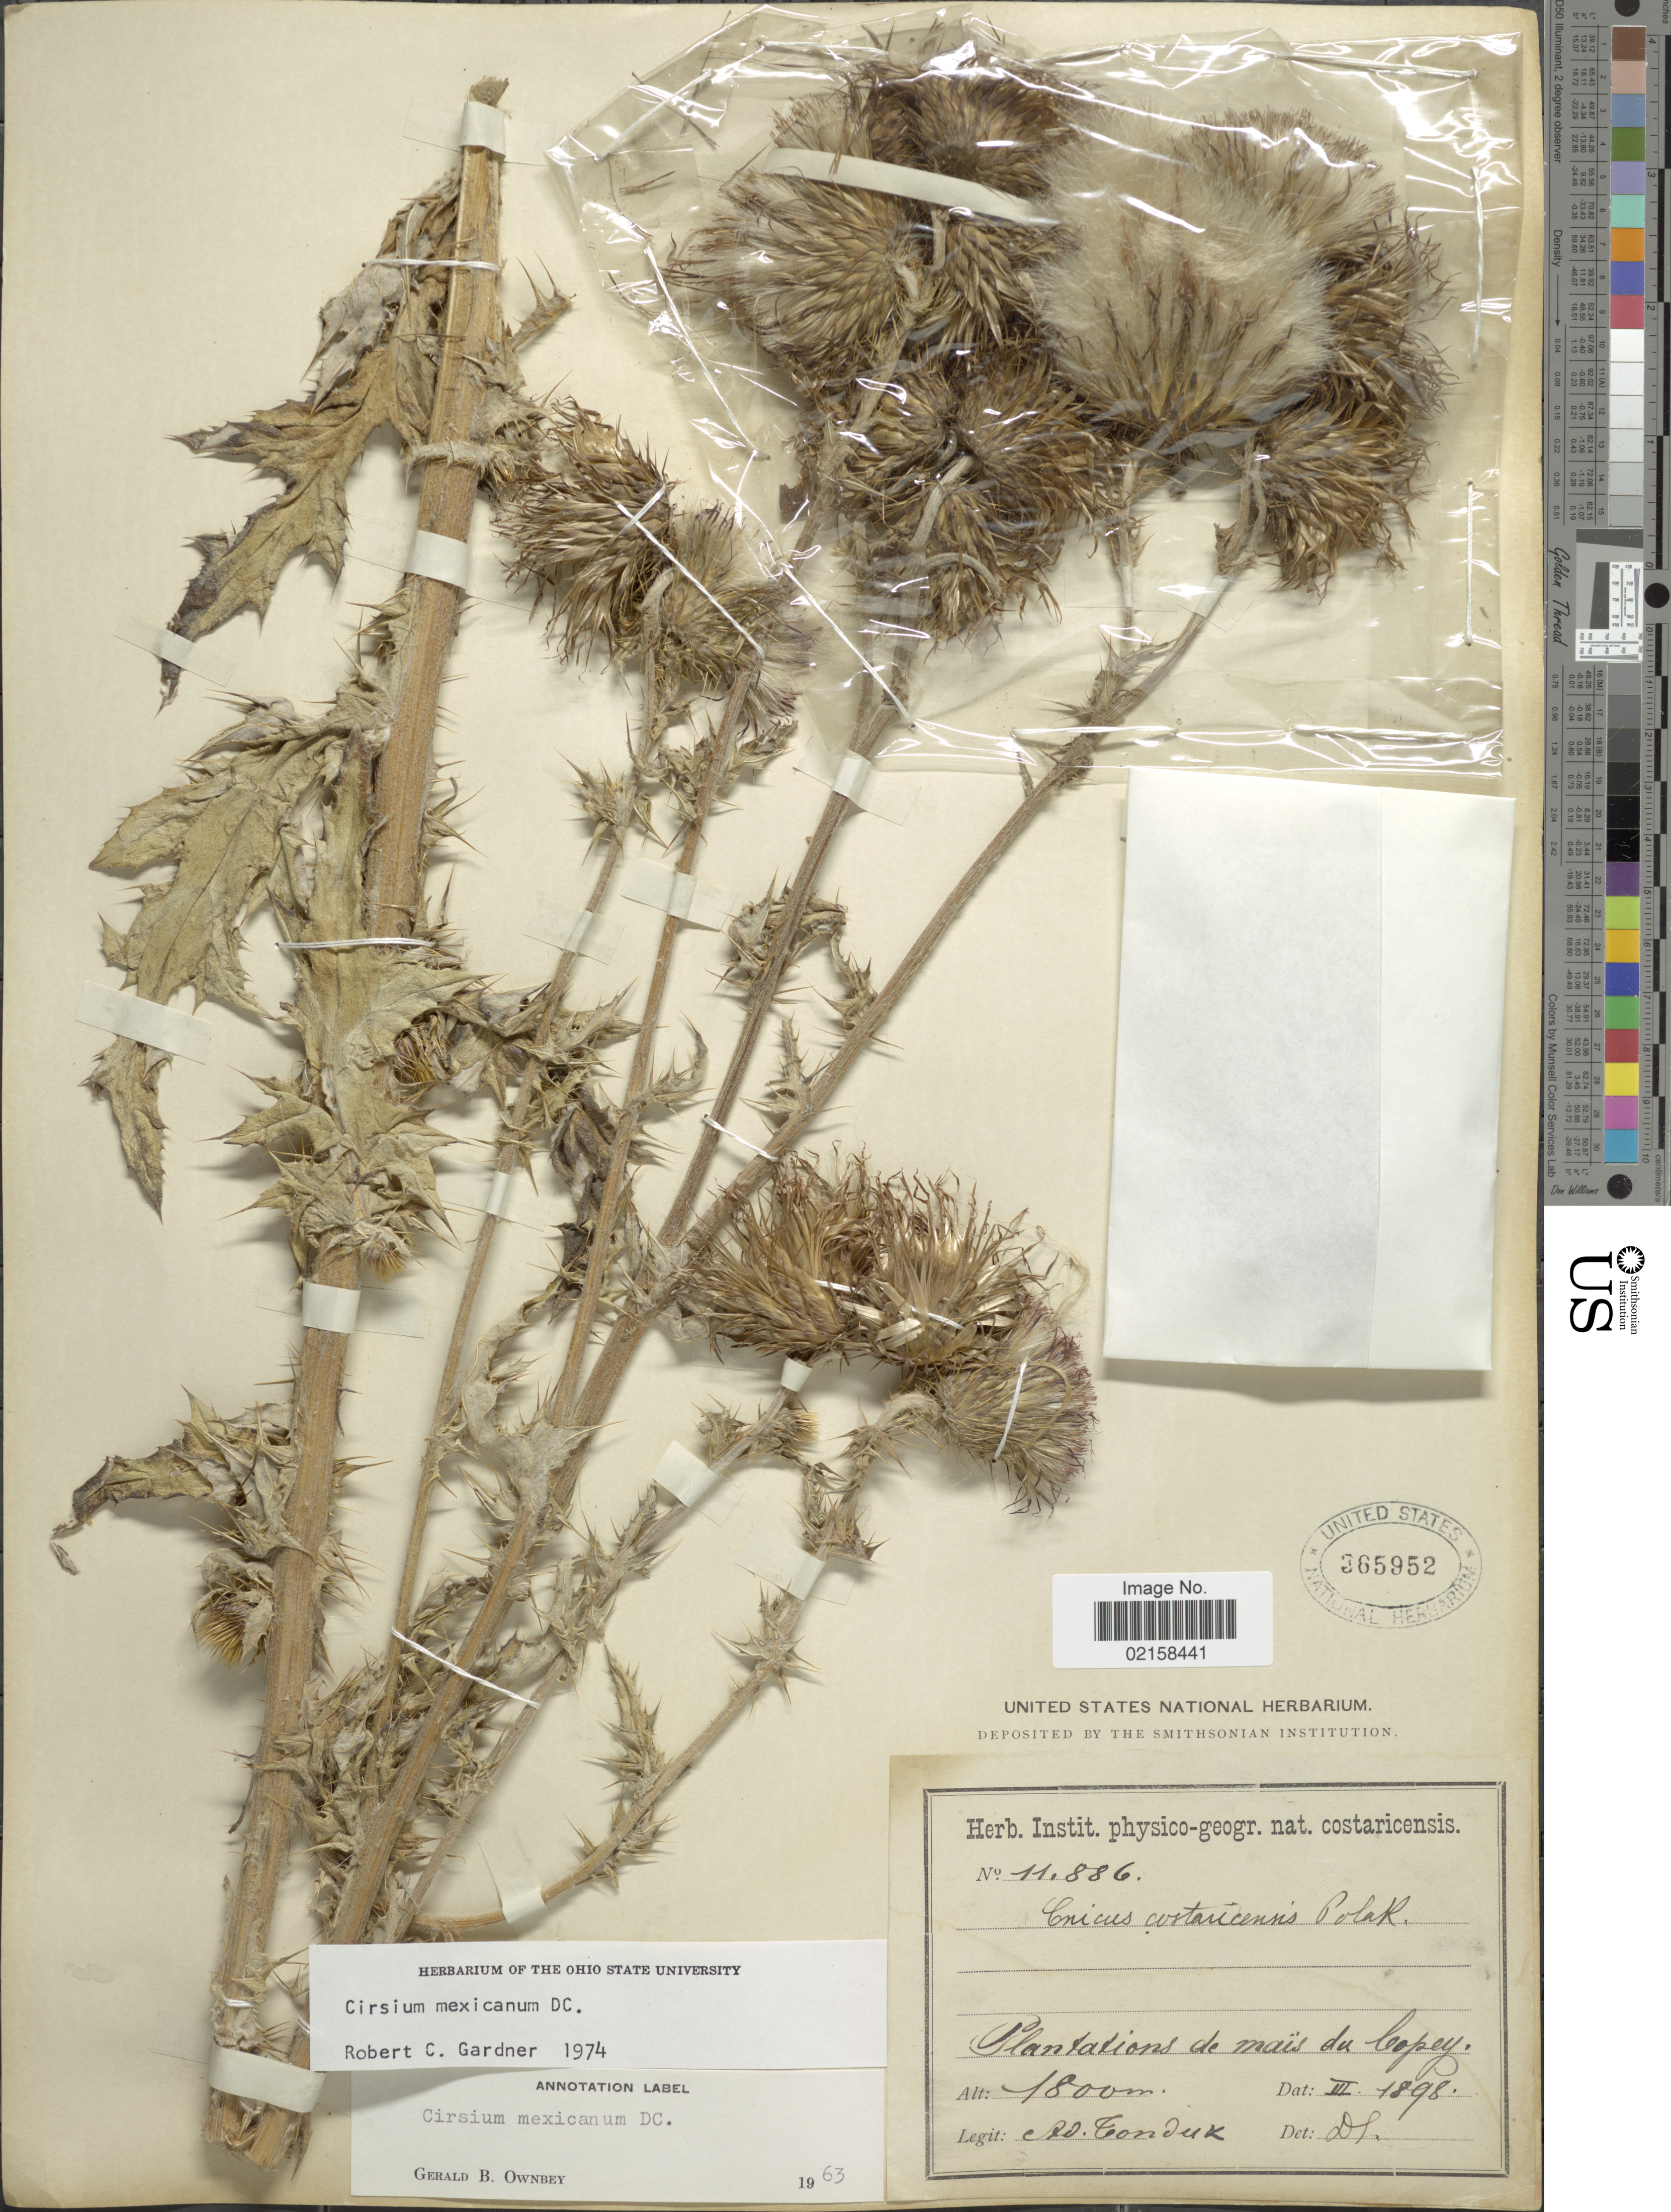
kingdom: Plantae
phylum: Tracheophyta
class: Magnoliopsida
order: Asterales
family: Asteraceae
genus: Cirsium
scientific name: Cirsium mexicanum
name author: DC.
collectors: A. Tonduz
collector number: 11886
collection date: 1898-06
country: Costa Rica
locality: Plantations de mais du Copey.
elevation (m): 1800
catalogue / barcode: US 365952